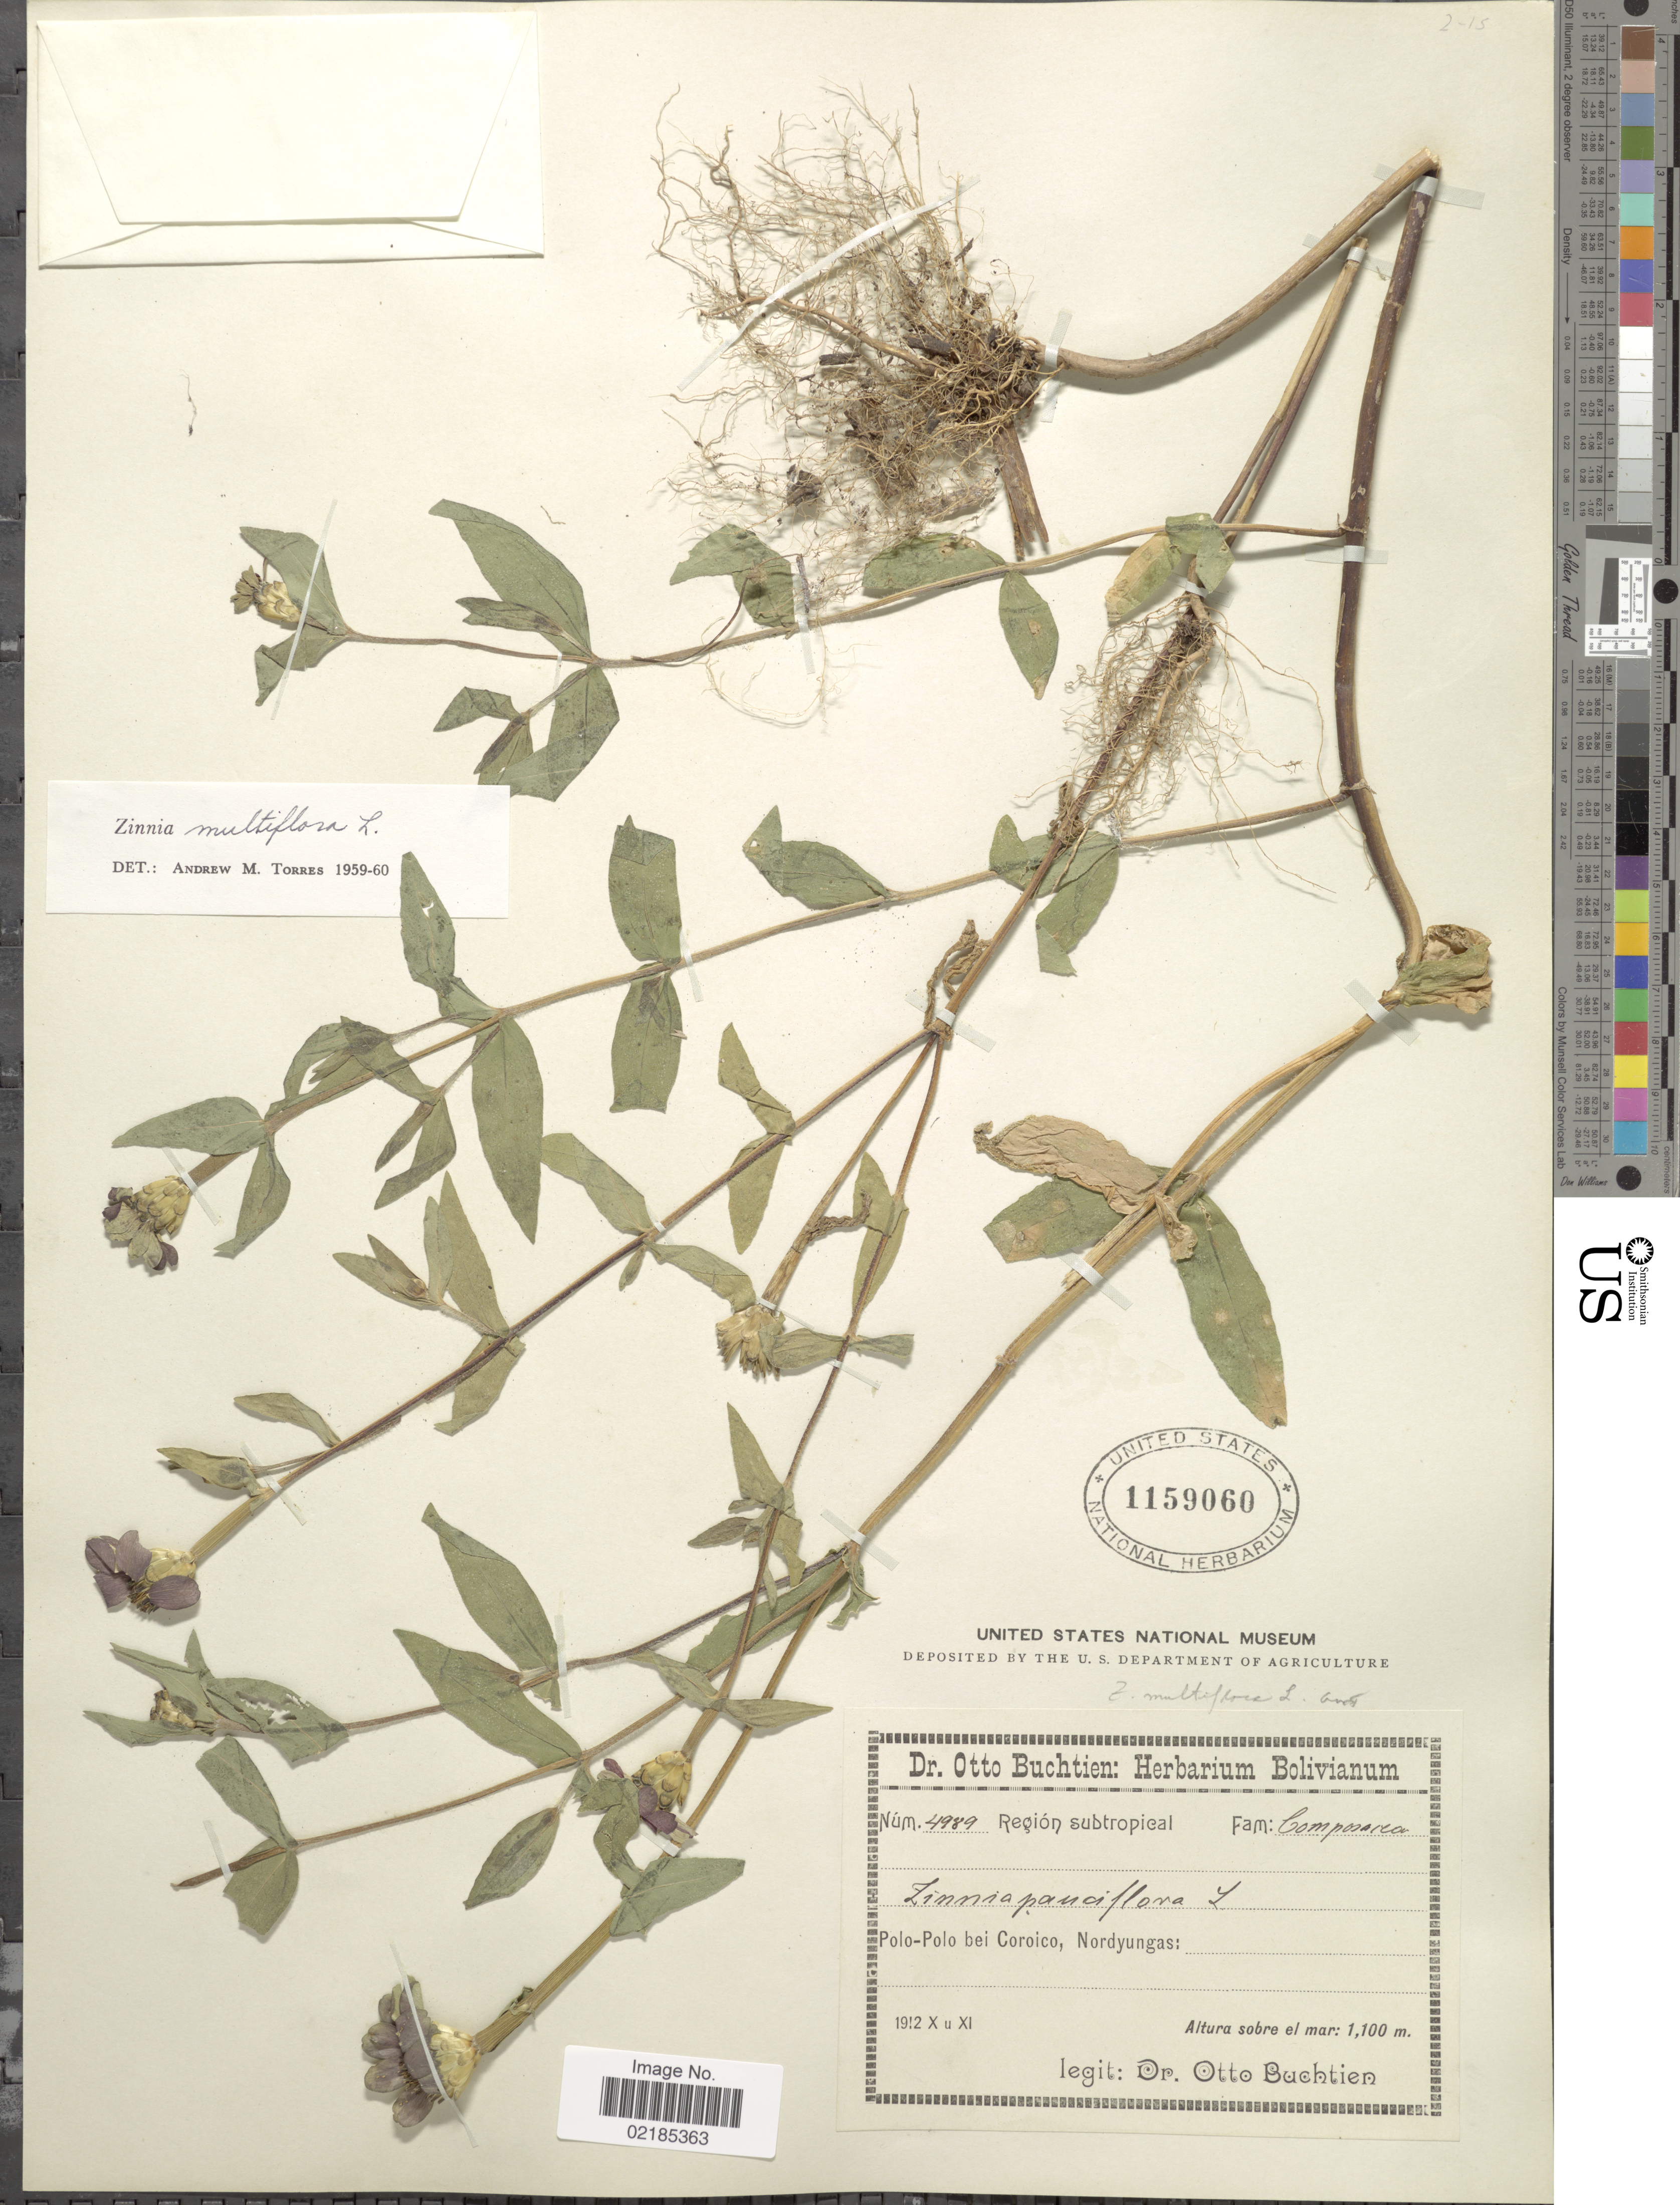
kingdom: Plantae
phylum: Tracheophyta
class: Magnoliopsida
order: Asterales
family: Asteraceae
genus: Zinnia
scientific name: Zinnia multiflora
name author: L.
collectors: O. Buchtien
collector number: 4989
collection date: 1912-10/1912-11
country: Bolivia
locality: Polo-Polo bei Coroico, Nordyungas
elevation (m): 1100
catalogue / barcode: US 1159060